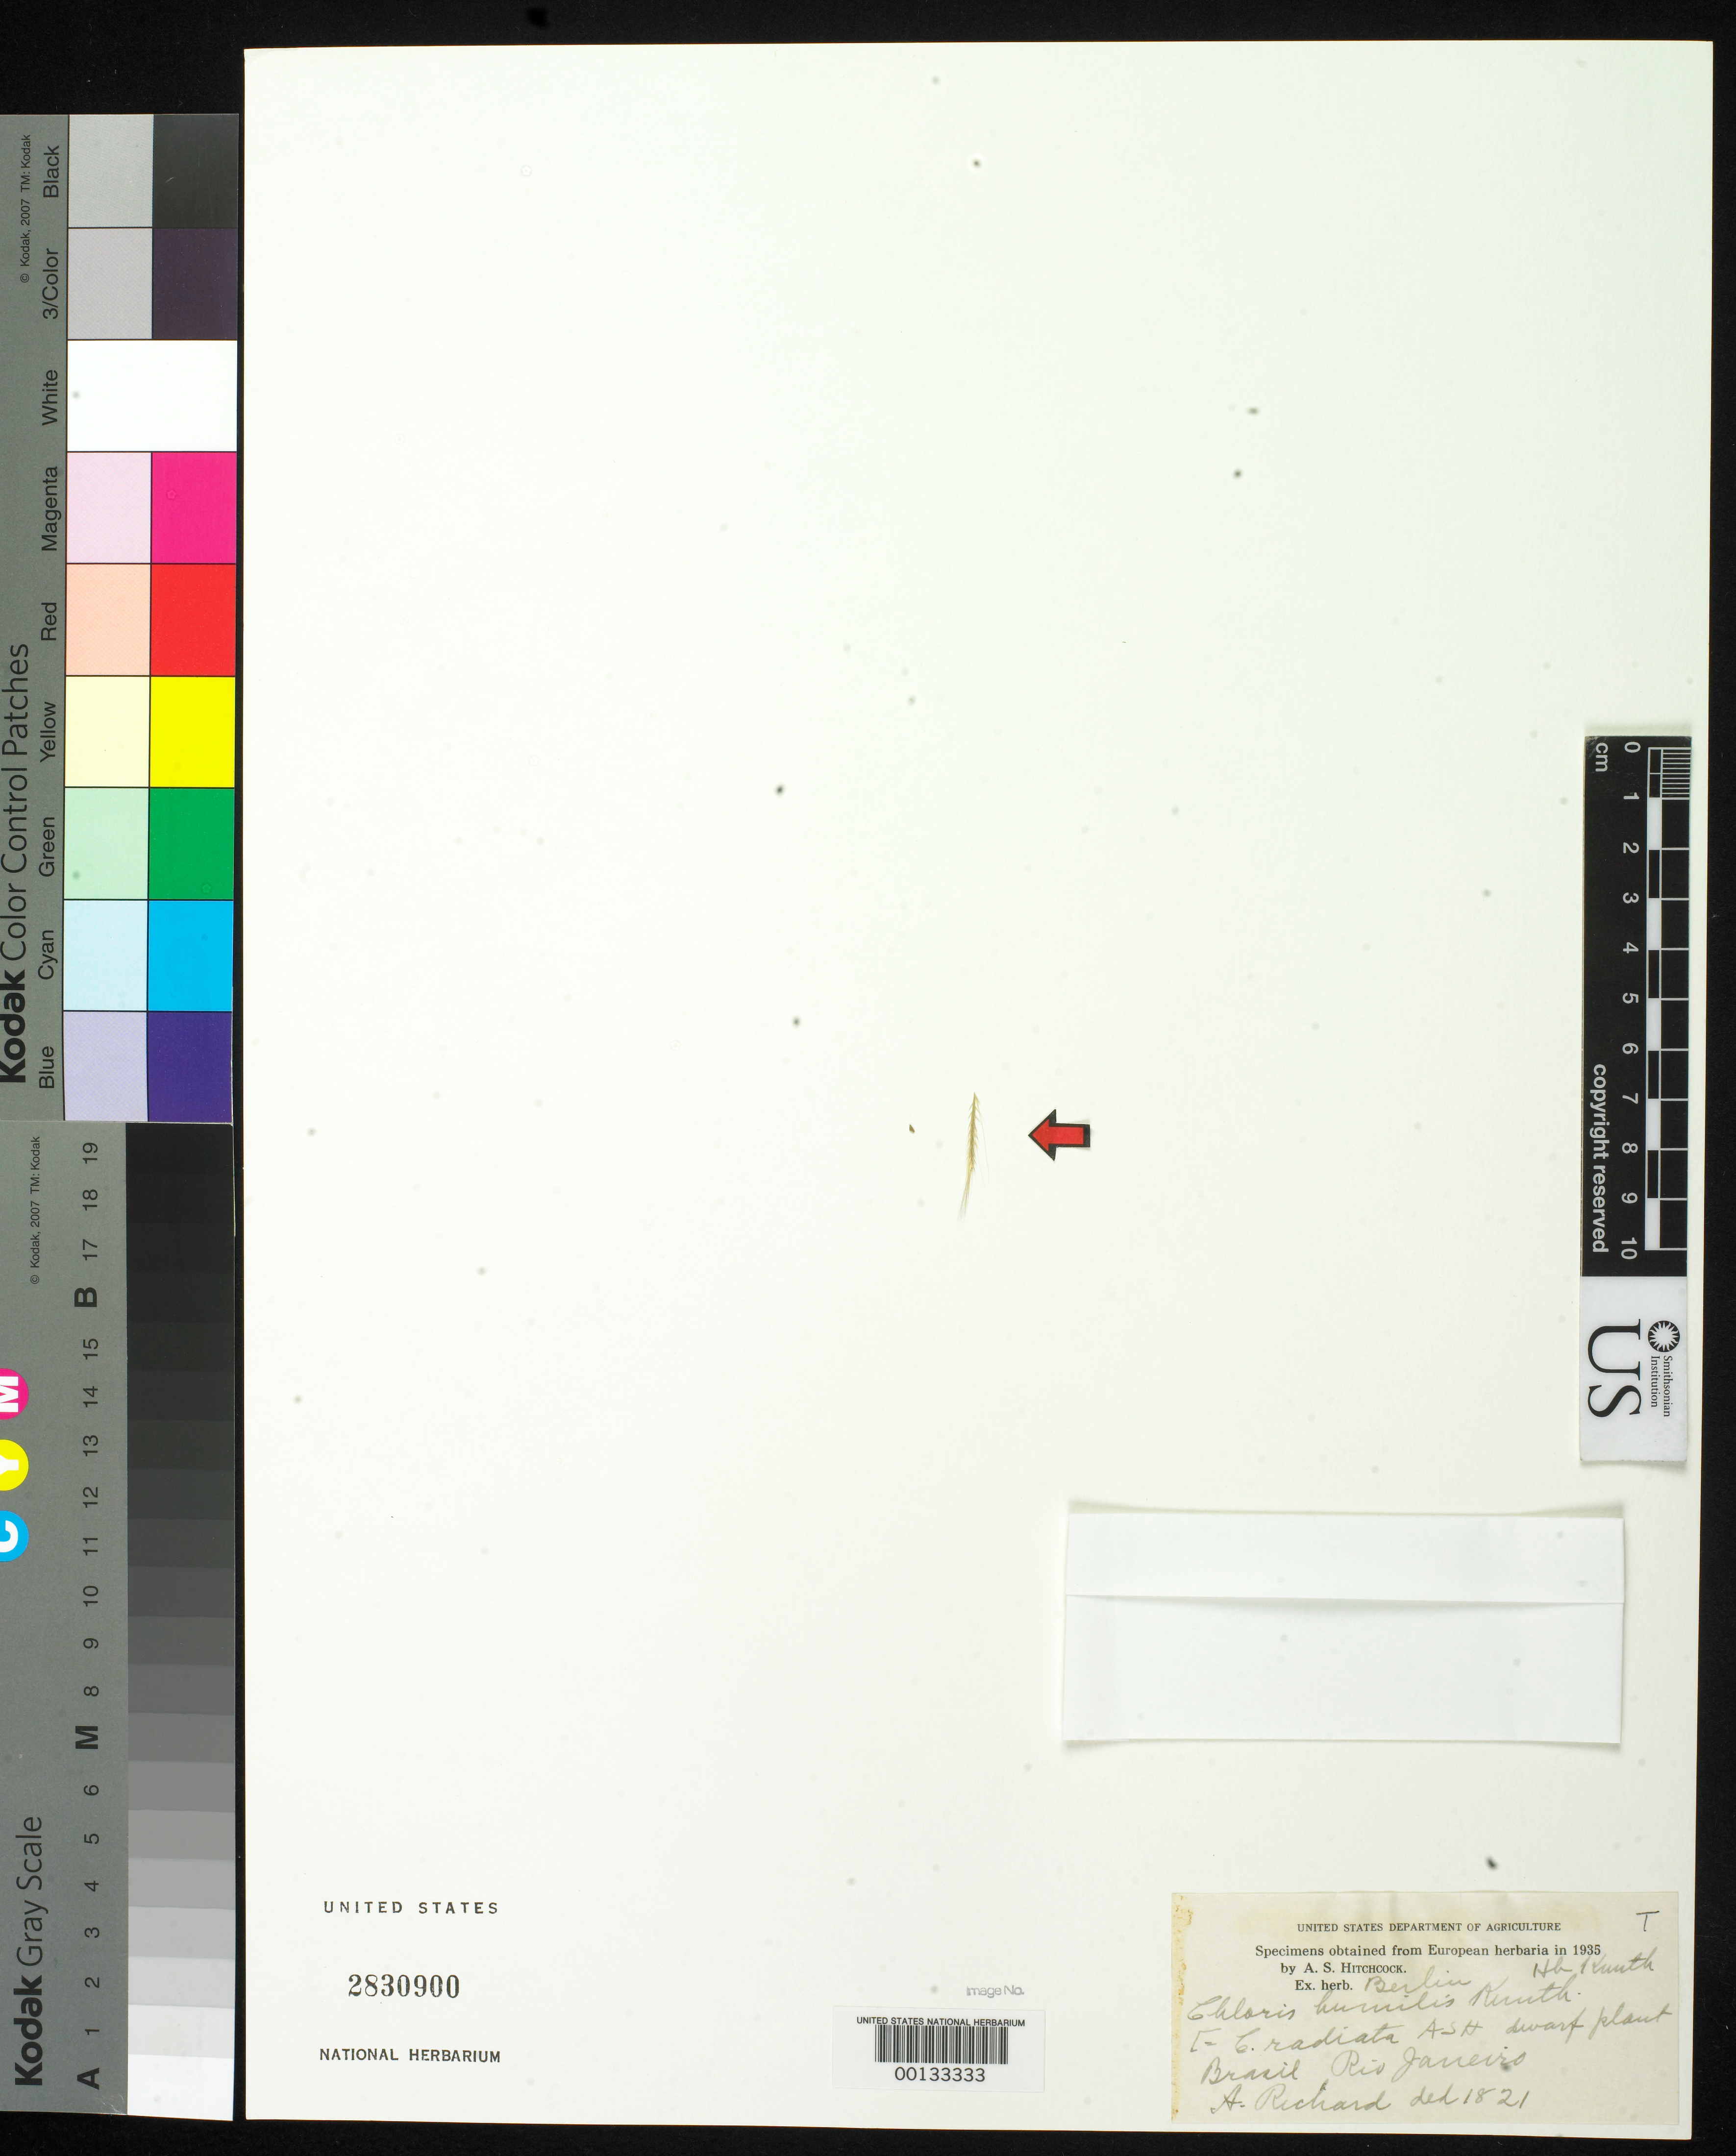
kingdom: Plantae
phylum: Tracheophyta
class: Liliopsida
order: Poales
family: Poaceae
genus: Chloris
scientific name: Chloris humilis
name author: Kunth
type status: Type Fragment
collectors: A. Richard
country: Brazil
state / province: Rio de Janeiro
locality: Near Rio de Janeiro.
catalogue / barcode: US 2830900